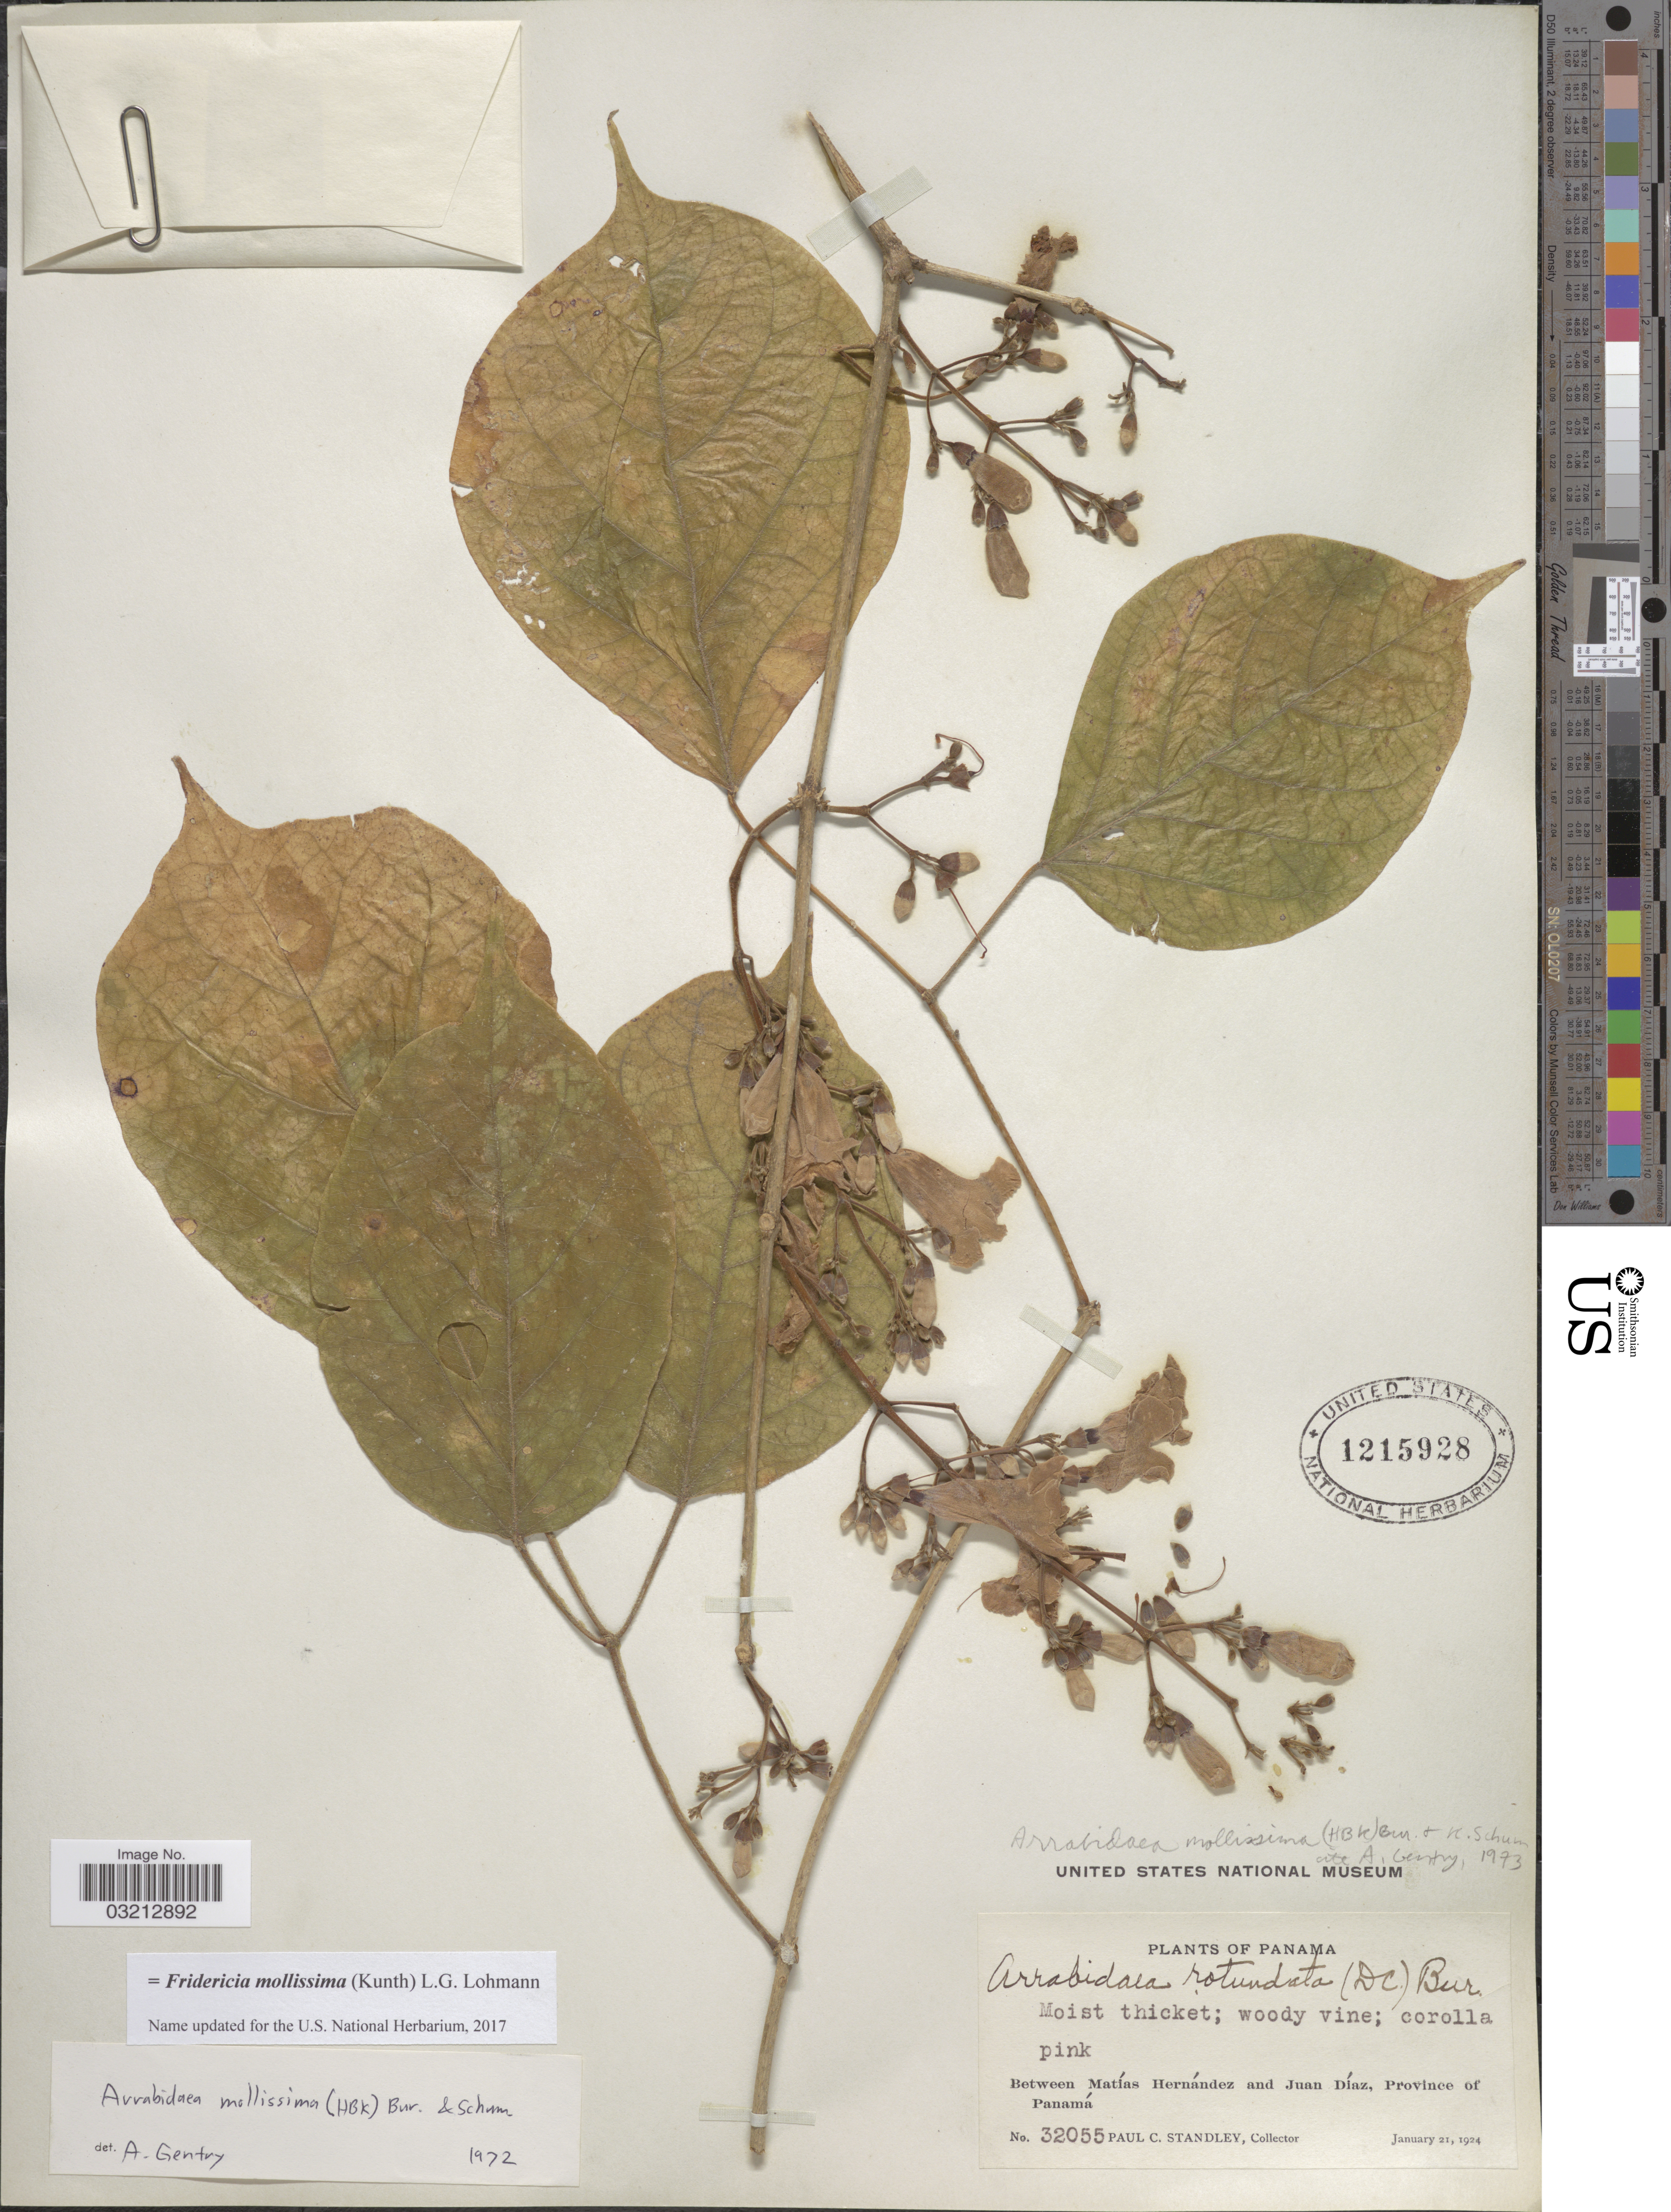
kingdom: Plantae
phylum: Tracheophyta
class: Magnoliopsida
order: Lamiales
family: Bignoniaceae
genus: Fridericia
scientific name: Fridericia mollissima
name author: (Kunth) L.G. Lohmann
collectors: P. C. Standley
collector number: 32055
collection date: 1924-01-21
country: Panama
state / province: Panamá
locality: Between Matías Hernández and Juan Díaz.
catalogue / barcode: US 1215928